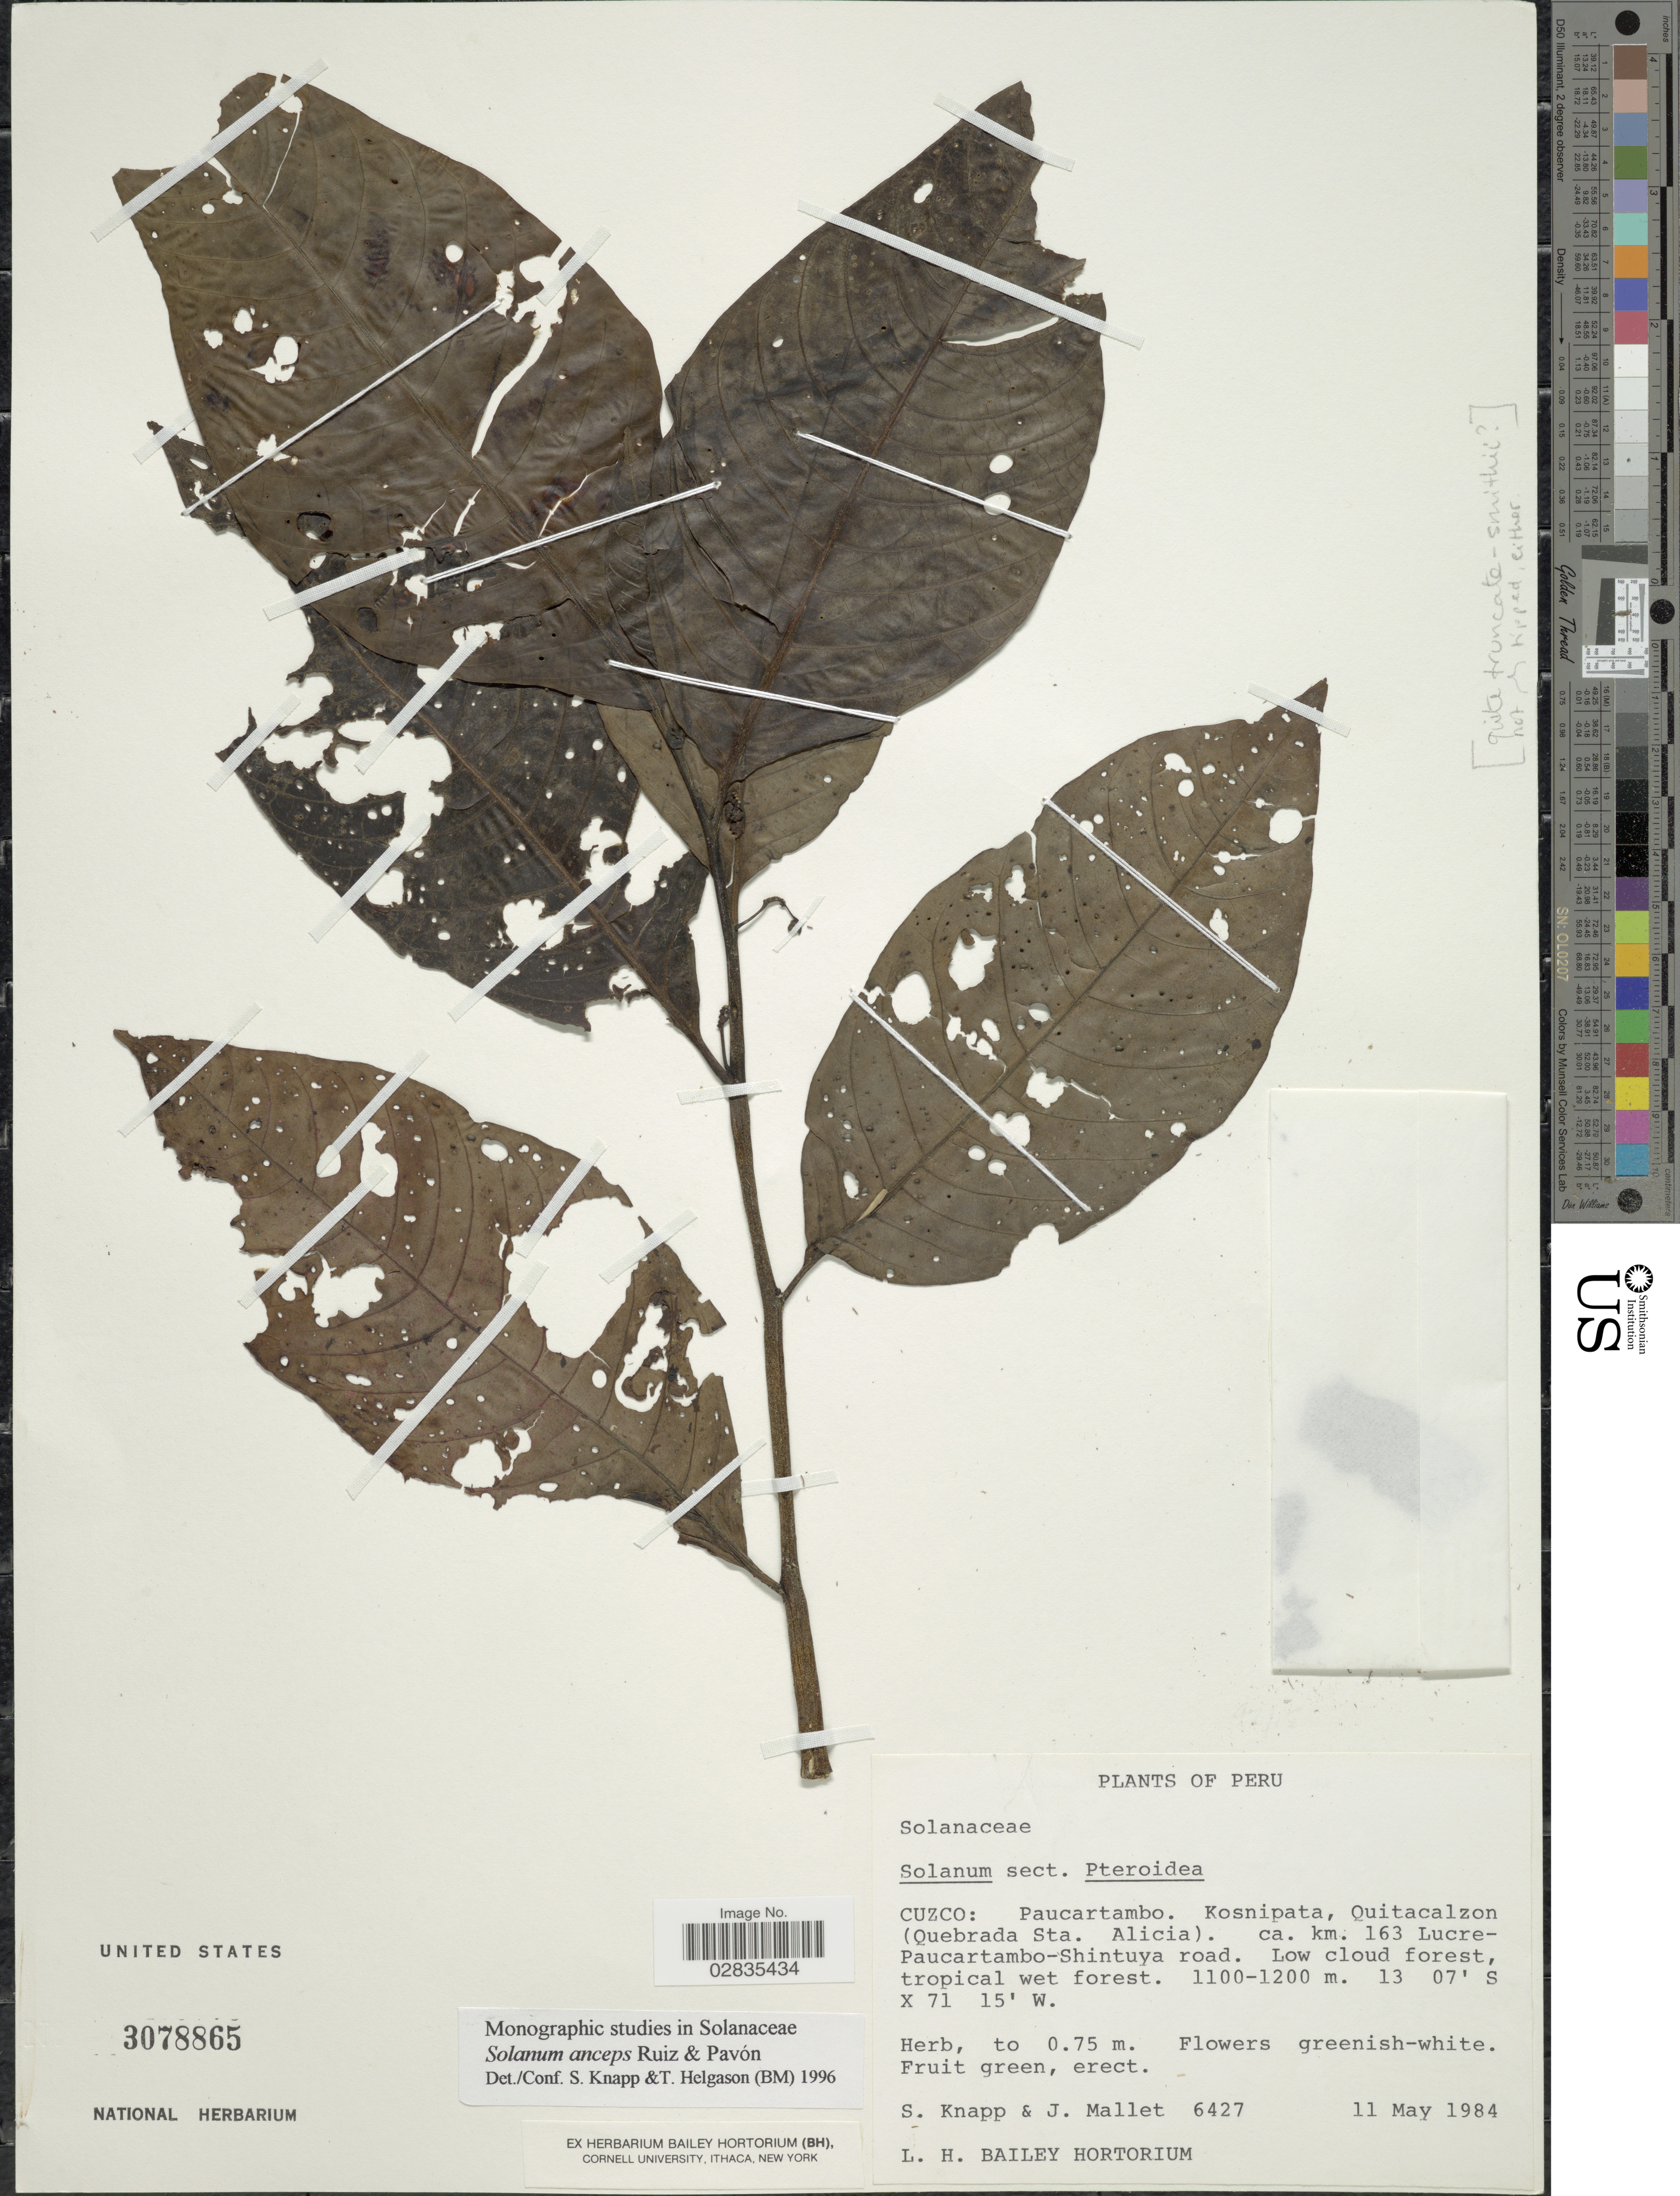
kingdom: Plantae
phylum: Tracheophyta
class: Magnoliopsida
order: Solanales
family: Solanaceae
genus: Solanum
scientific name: Solanum anceps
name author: Ruiz & Pav.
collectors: S. Knapp & J. Mallet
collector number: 6427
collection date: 1984-05-11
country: Peru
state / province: Cusco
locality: Paucartambo, Kosnipata, Quitacalzon (Quebrada Sta. Alicia) ca. km 163 Lucre-Paucartambo-Shintuya road.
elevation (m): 1100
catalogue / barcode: US 3078865